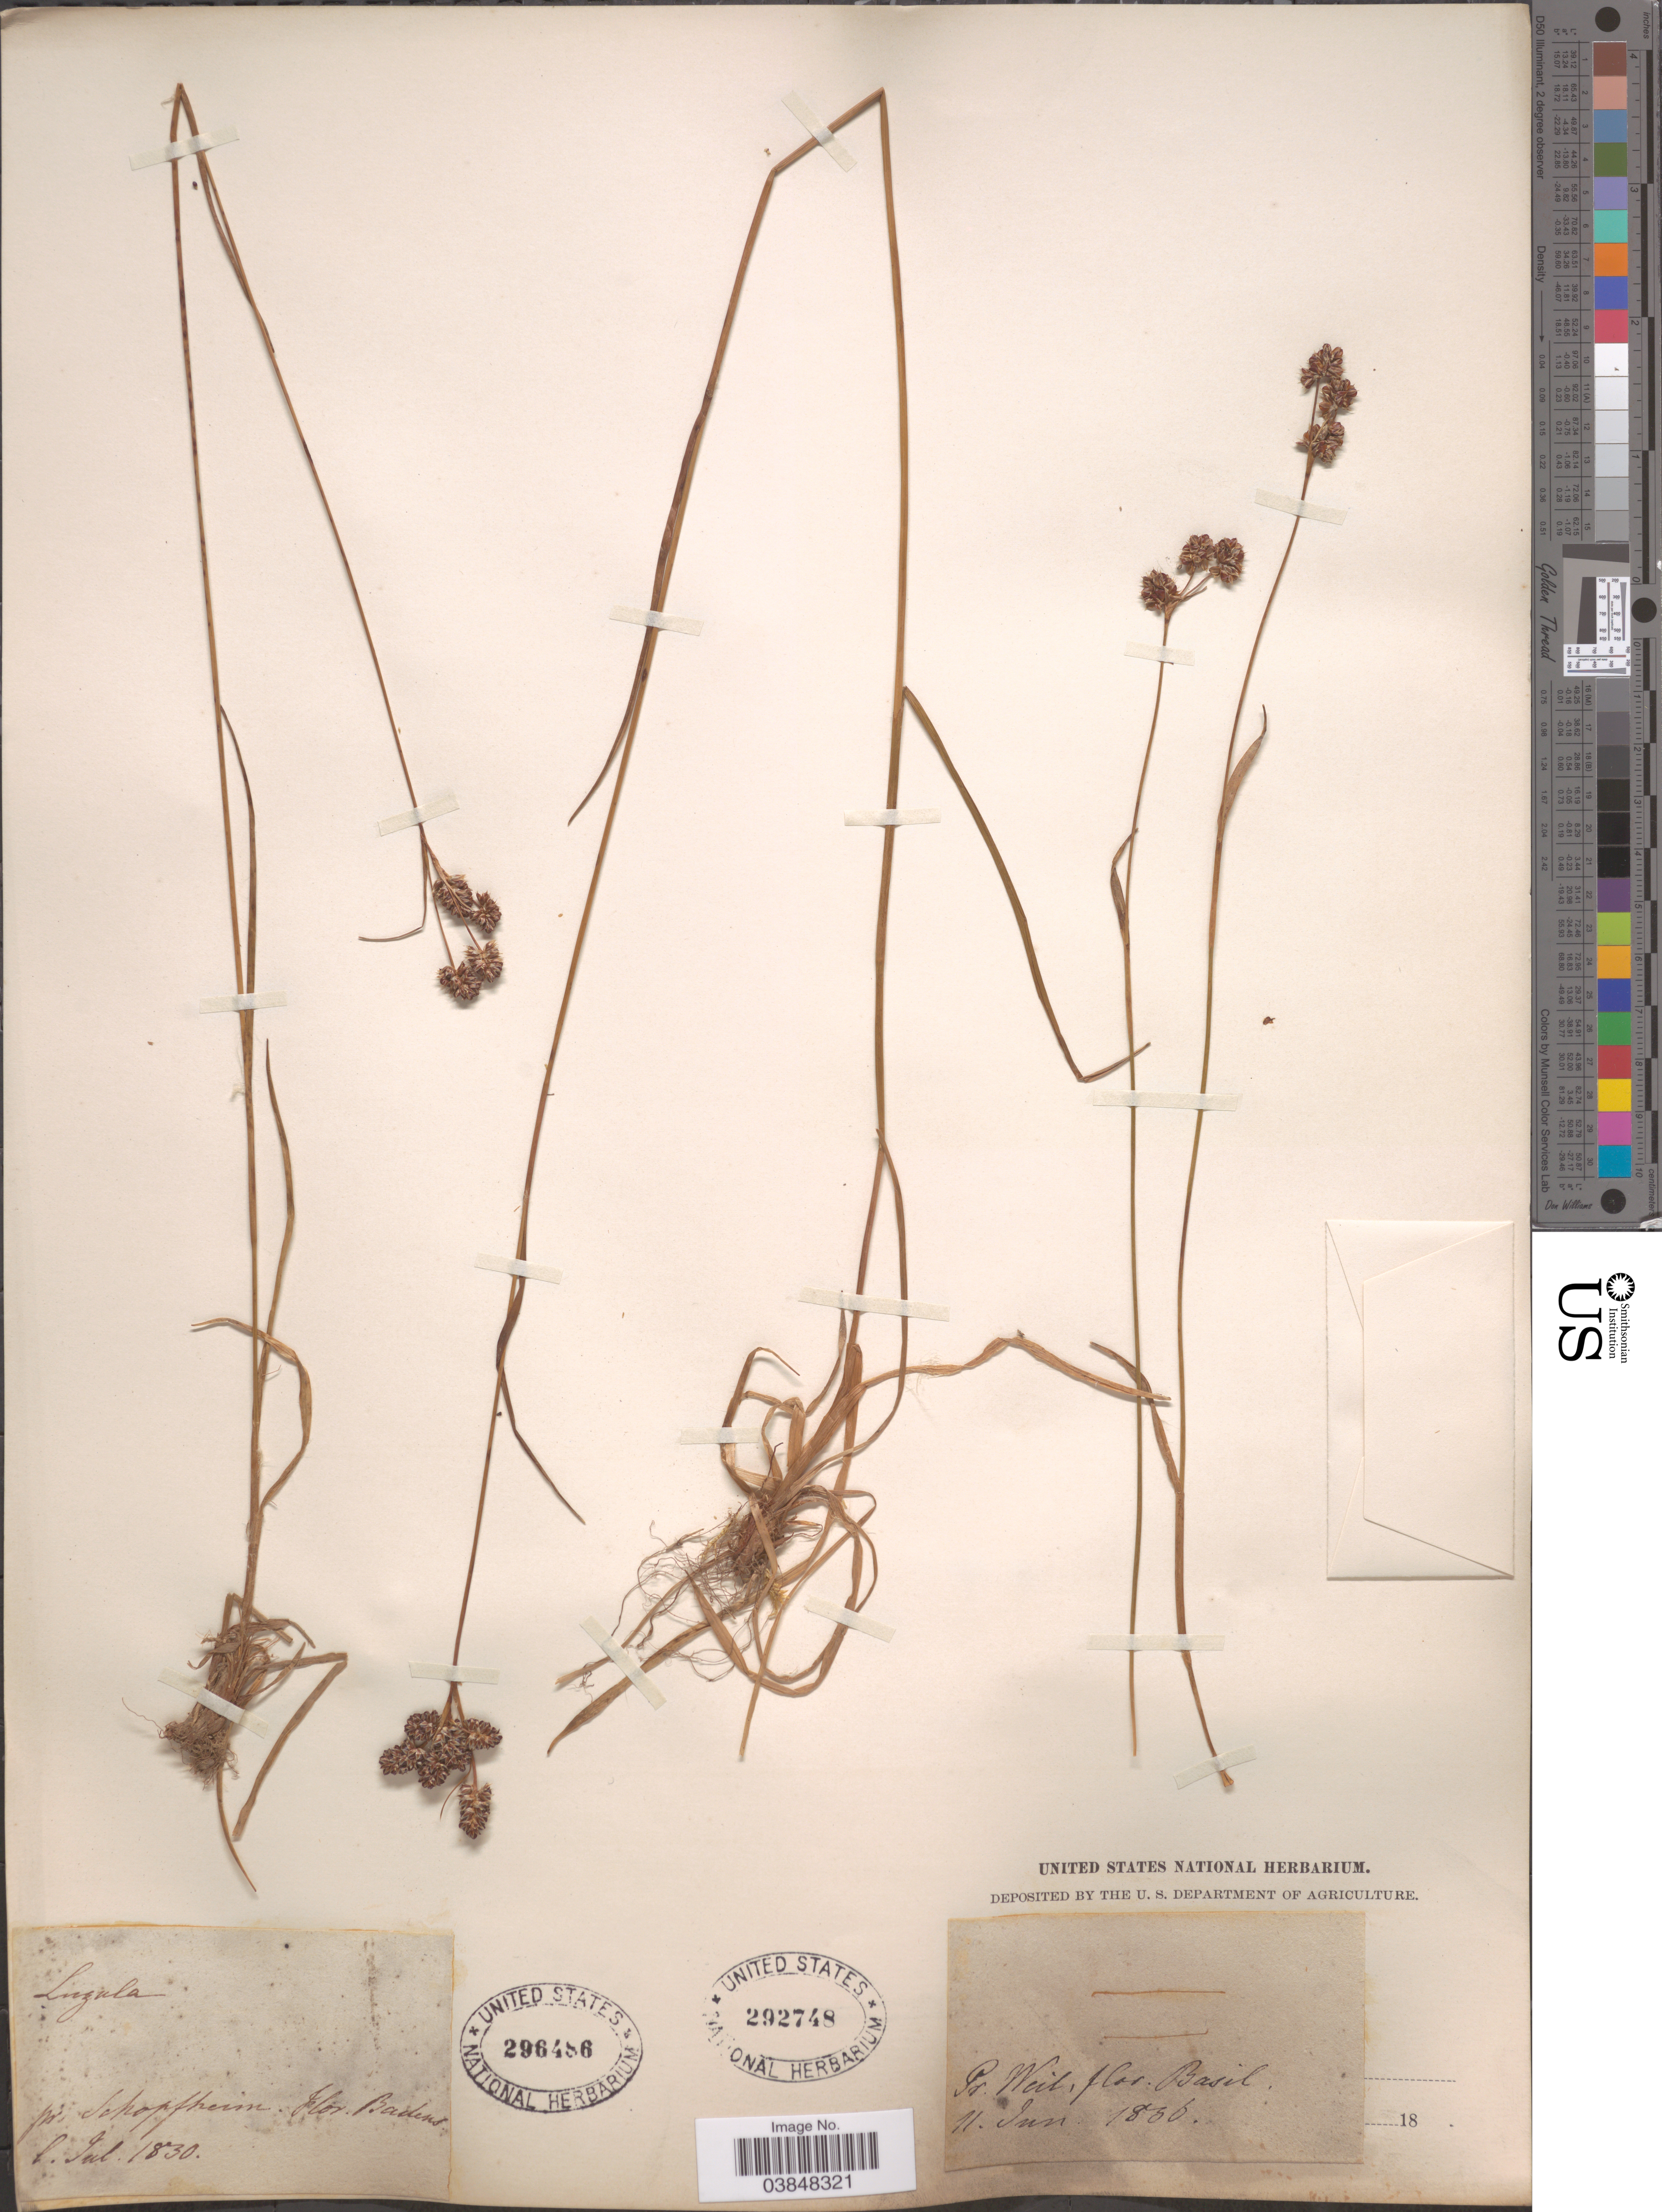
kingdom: Plantae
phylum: Tracheophyta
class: Liliopsida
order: Poales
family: Juncaceae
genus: Luzula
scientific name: Luzula sp.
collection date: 1830-07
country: Germany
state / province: Baden-Württemberg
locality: Pr. Schopfheim. Badens.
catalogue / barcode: US 296486